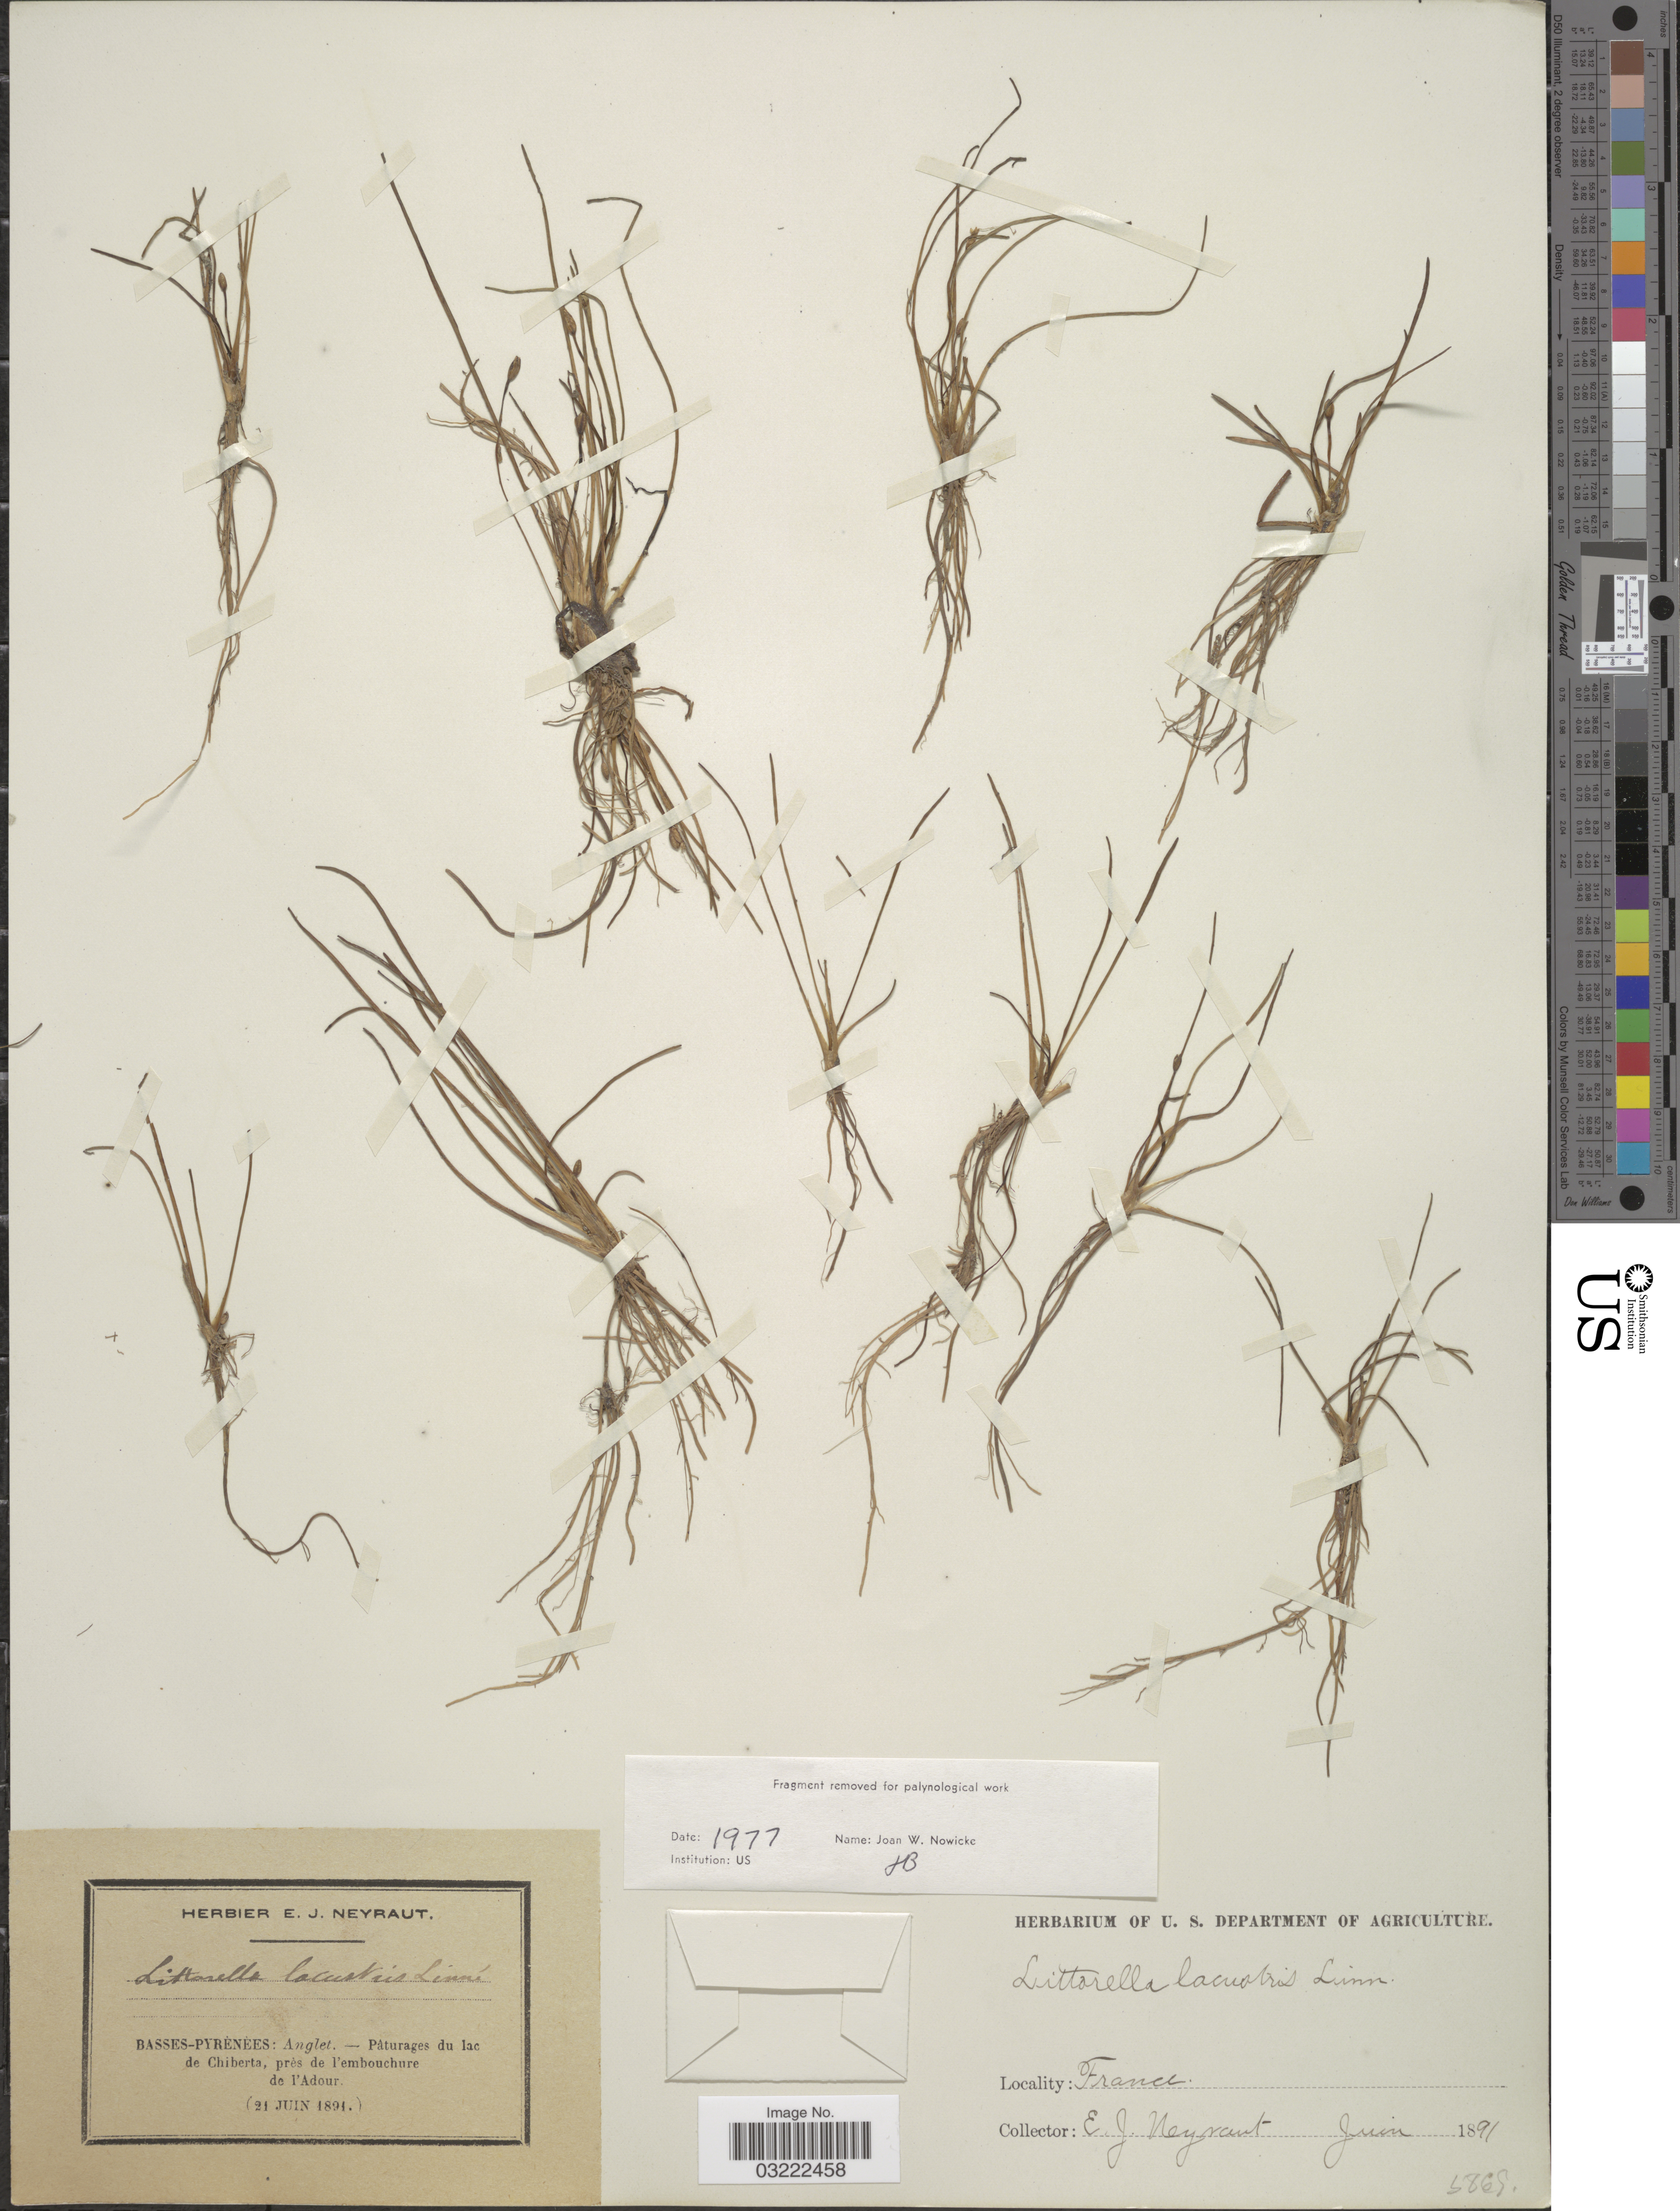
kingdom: Plantae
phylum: Tracheophyta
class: Magnoliopsida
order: Lamiales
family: Plantaginaceae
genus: Littorella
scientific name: Littorella lacustris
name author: L.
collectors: E. Neyraut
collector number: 6768*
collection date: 1891-06-21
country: France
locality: Basses-Pyrénées: Anglet. - Pâturages du lac de Chiberta, près de l'embouchure de l'Adour.